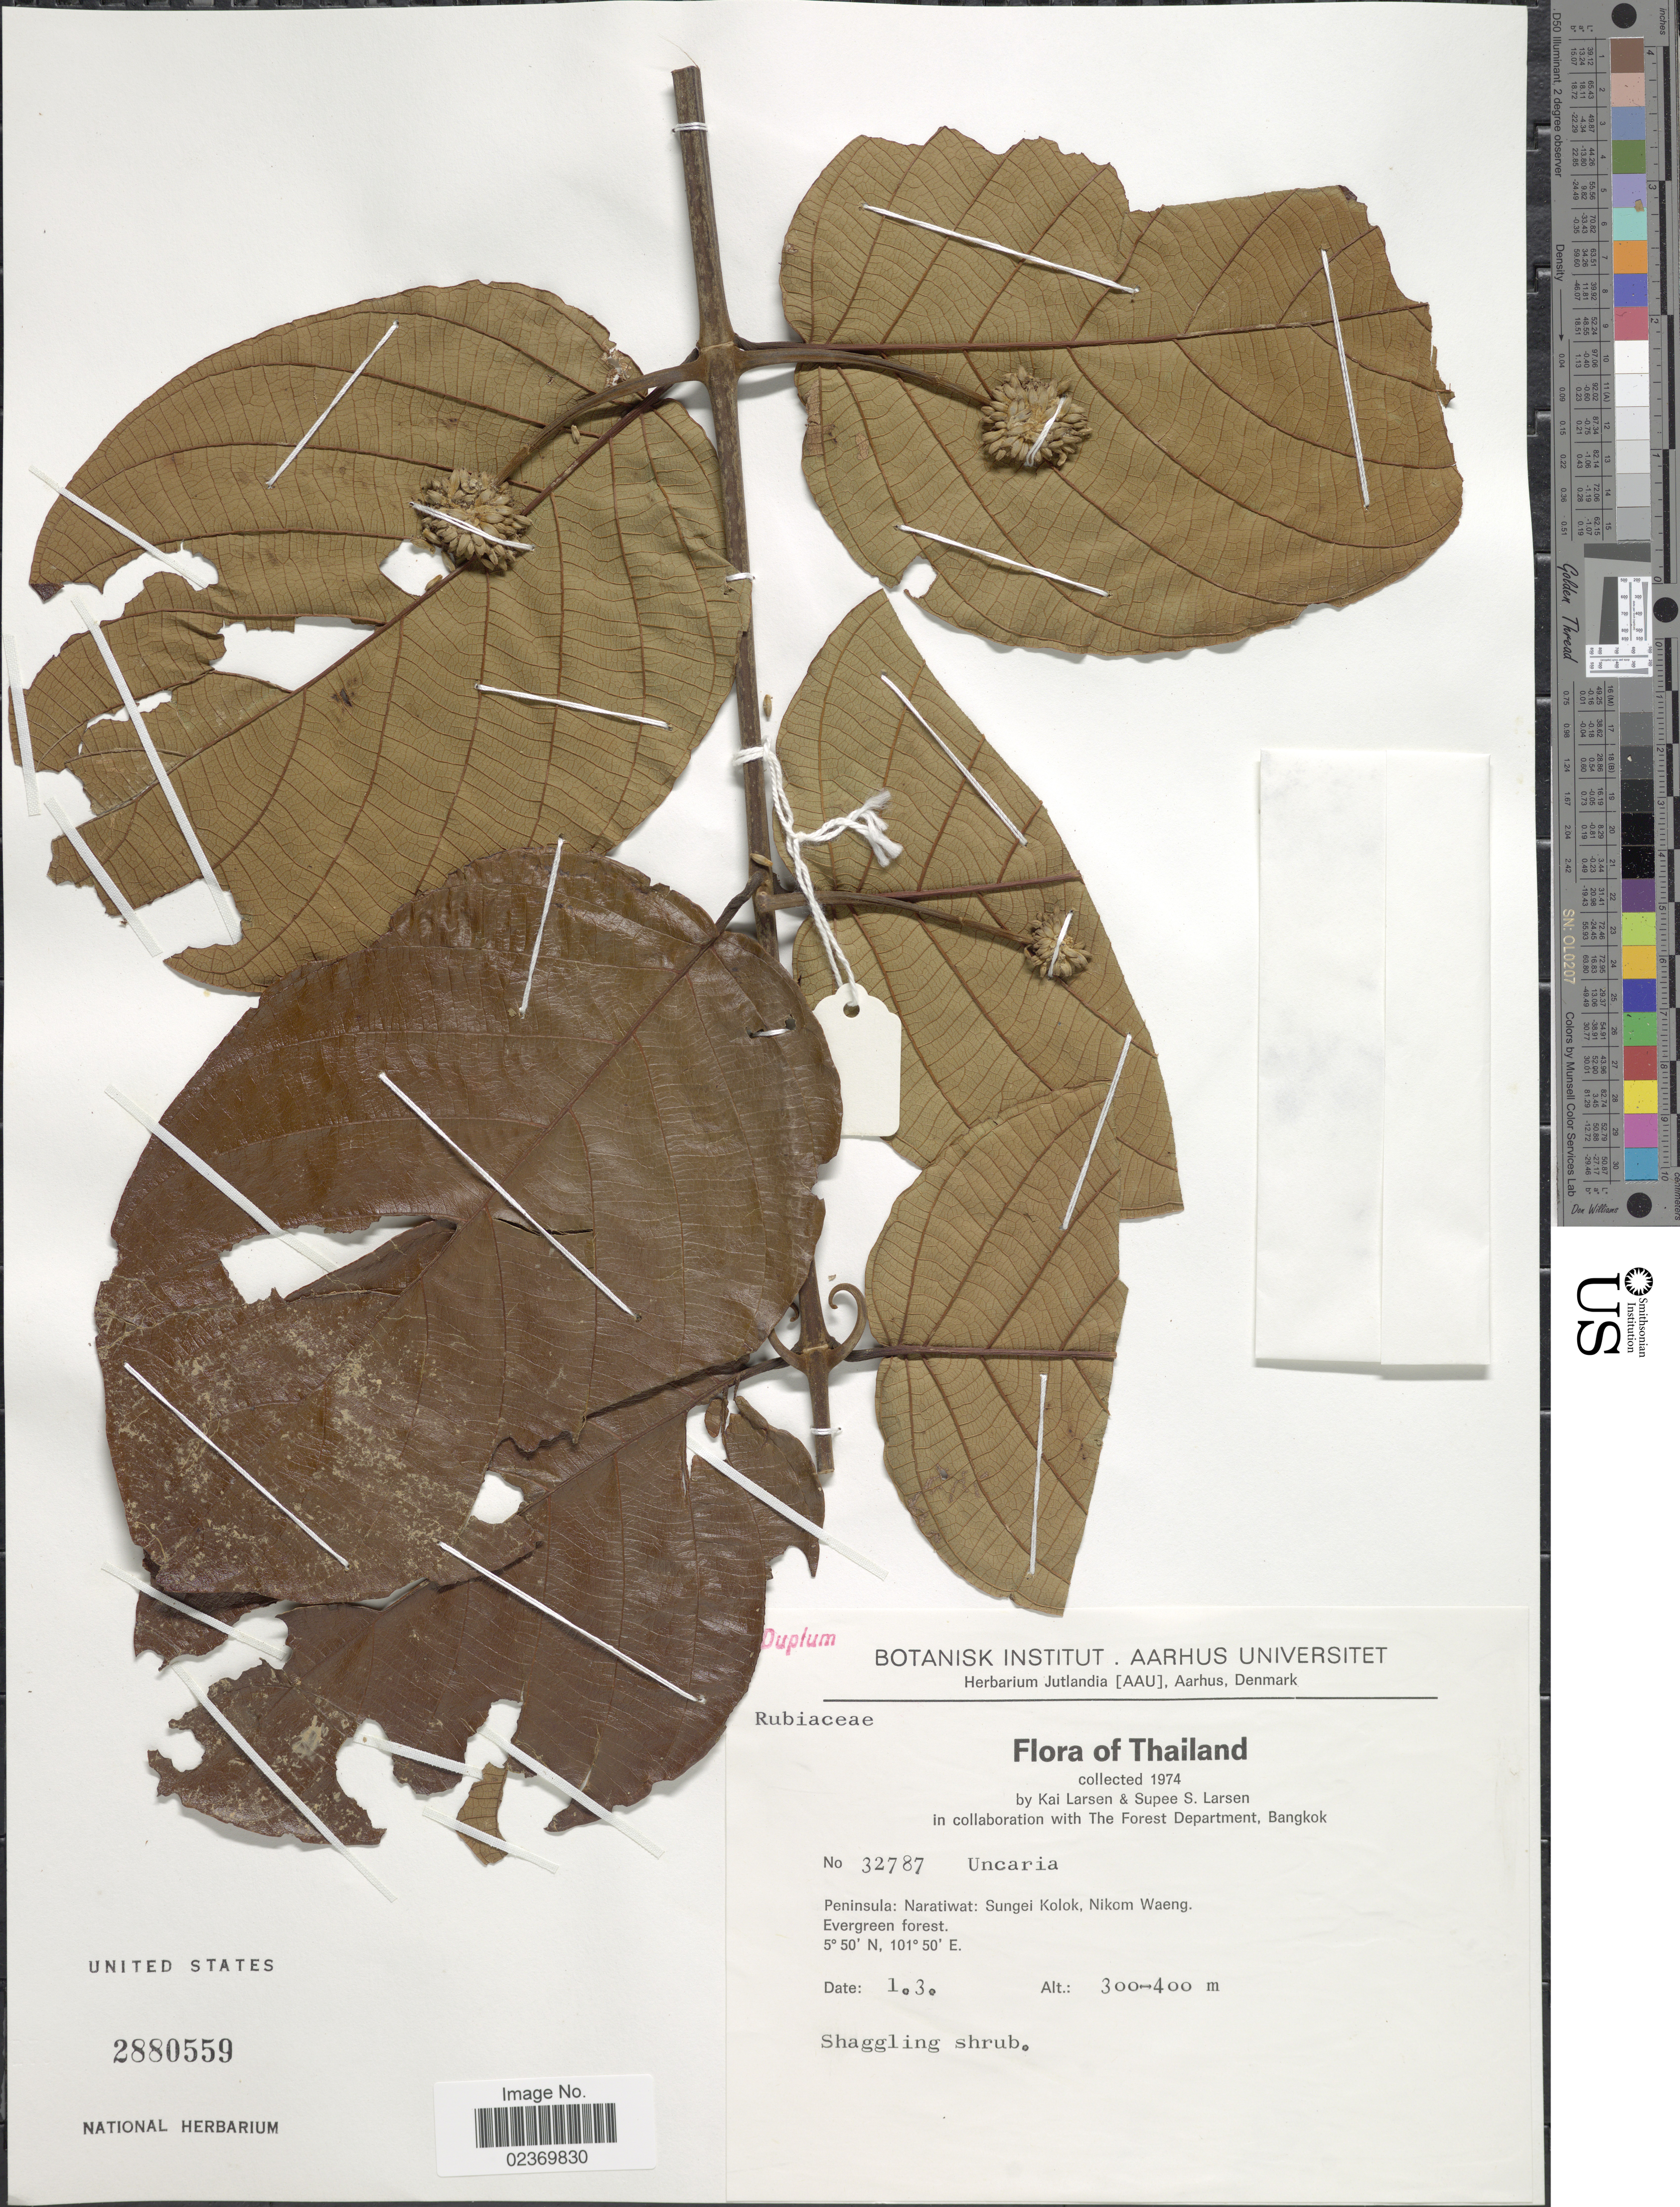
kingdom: Plantae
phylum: Tracheophyta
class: Magnoliopsida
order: Gentianales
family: Rubiaceae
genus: Uncaria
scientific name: Uncaria sp.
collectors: K. Larsen & S. Larsen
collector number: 32787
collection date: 1974-03-01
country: Thailand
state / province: Narathiwat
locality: Peninsula: Naratiwat: Sungei Kolok, Nikom Waeng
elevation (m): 300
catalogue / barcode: US 2880559